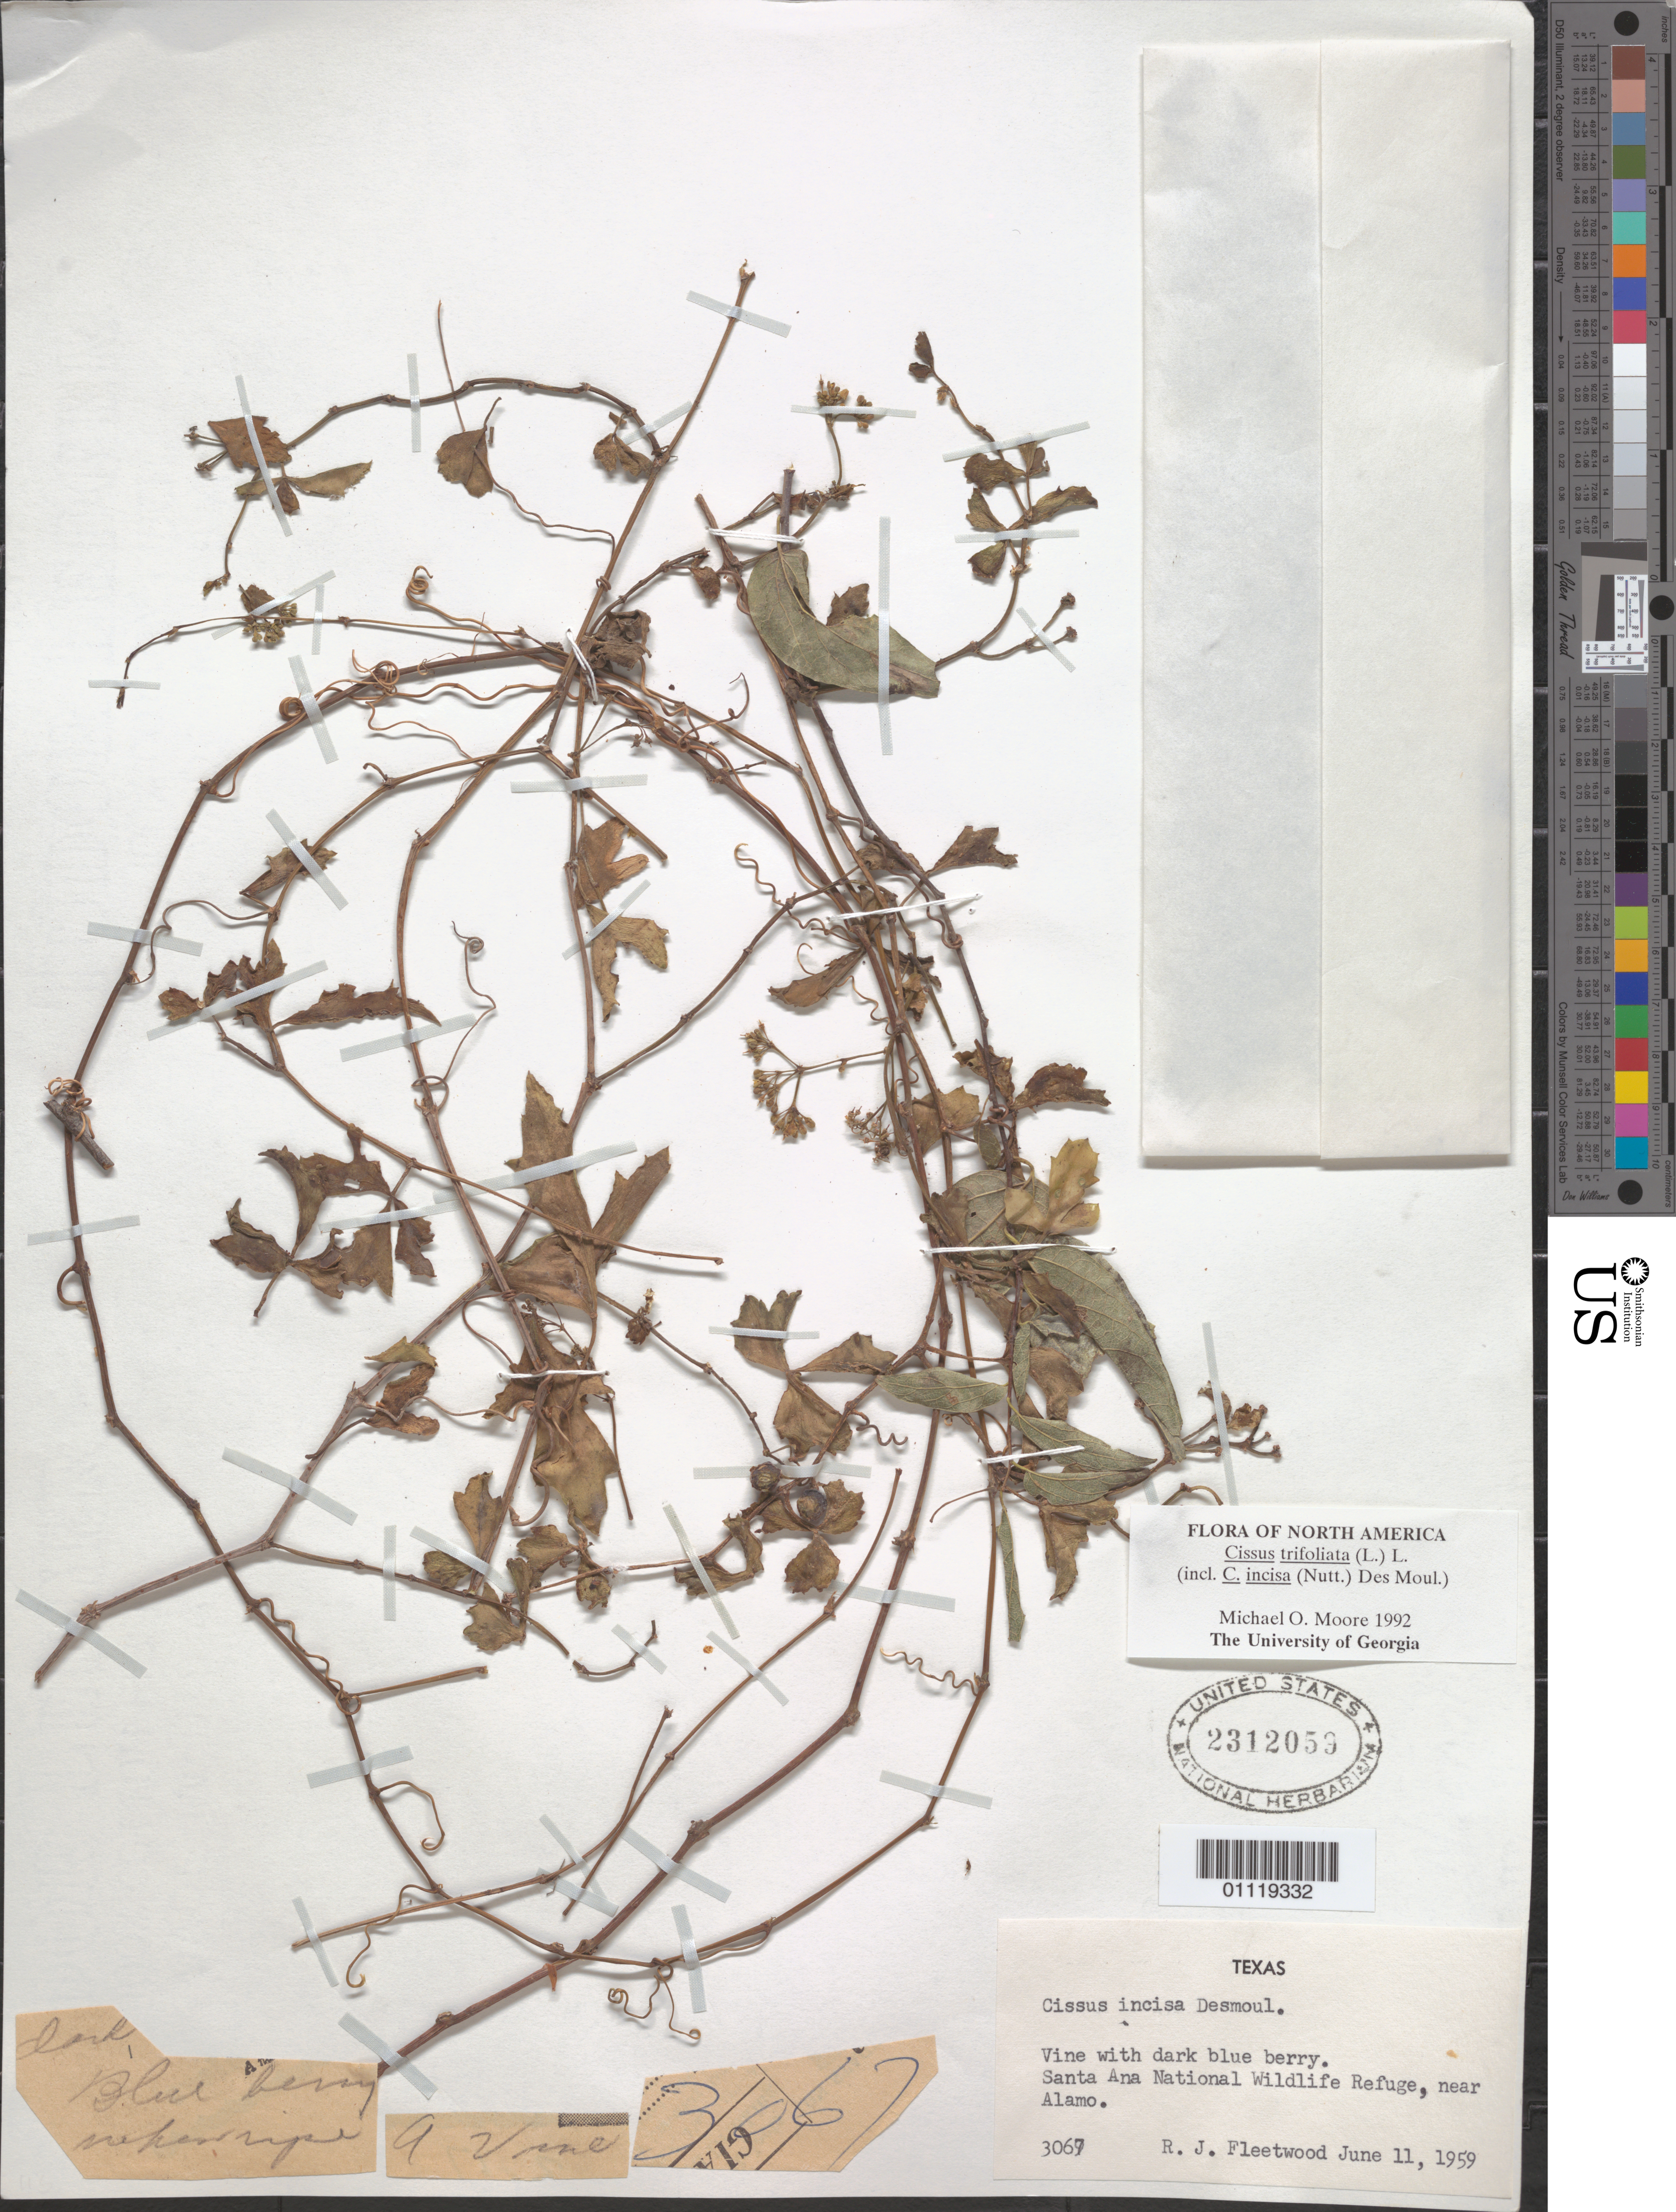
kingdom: Plantae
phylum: Tracheophyta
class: Magnoliopsida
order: Vitales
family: Vitaceae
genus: Cissus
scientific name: Cissus trifoliata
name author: (L.) L.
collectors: R. J. Fleetwood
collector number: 3067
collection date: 1959-06-11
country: United States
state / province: Texas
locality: Santa Ana National Wildlife Refuge, near Alamo.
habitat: Vine.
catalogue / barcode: US 2312059